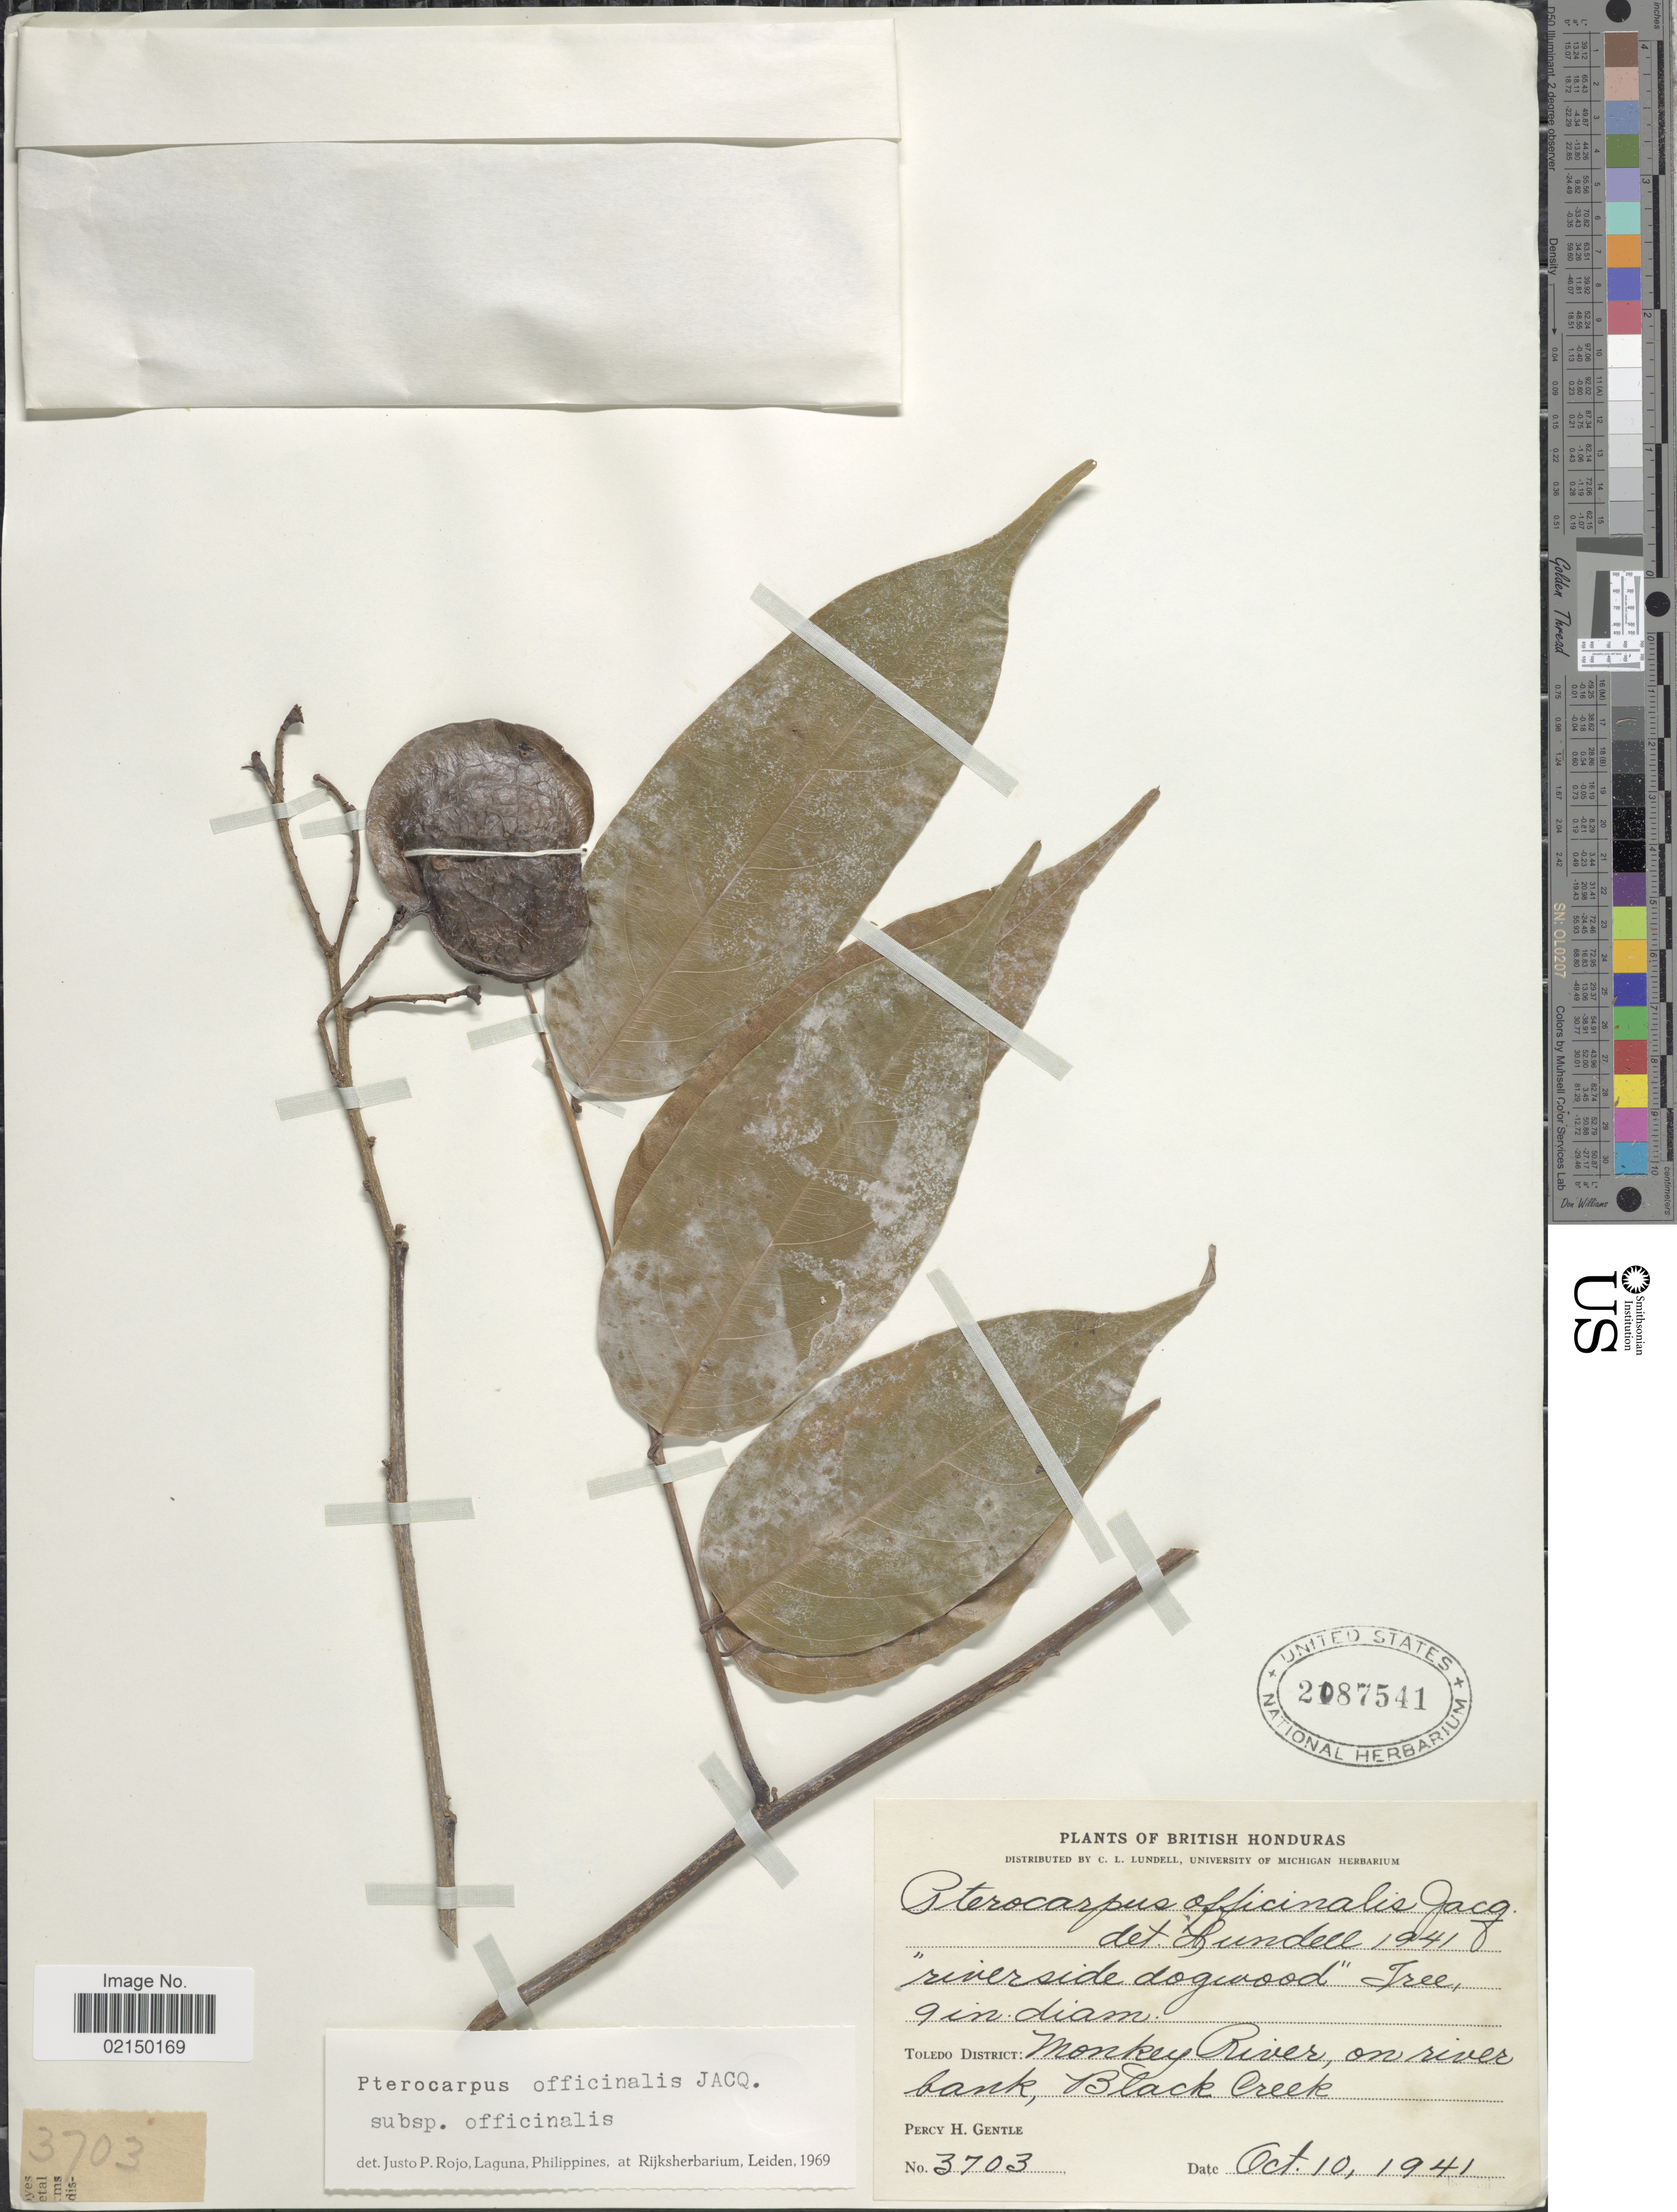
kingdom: Plantae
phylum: Tracheophyta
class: Magnoliopsida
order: Fabales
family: Fabaceae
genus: Pterocarpus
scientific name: Pterocarpus officinalis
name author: Jacq.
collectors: P. H. Gentle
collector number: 3703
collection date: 1941-10-10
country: Belize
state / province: Toledo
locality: Monkey River, on river bank, Black Creek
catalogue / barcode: US 2087541